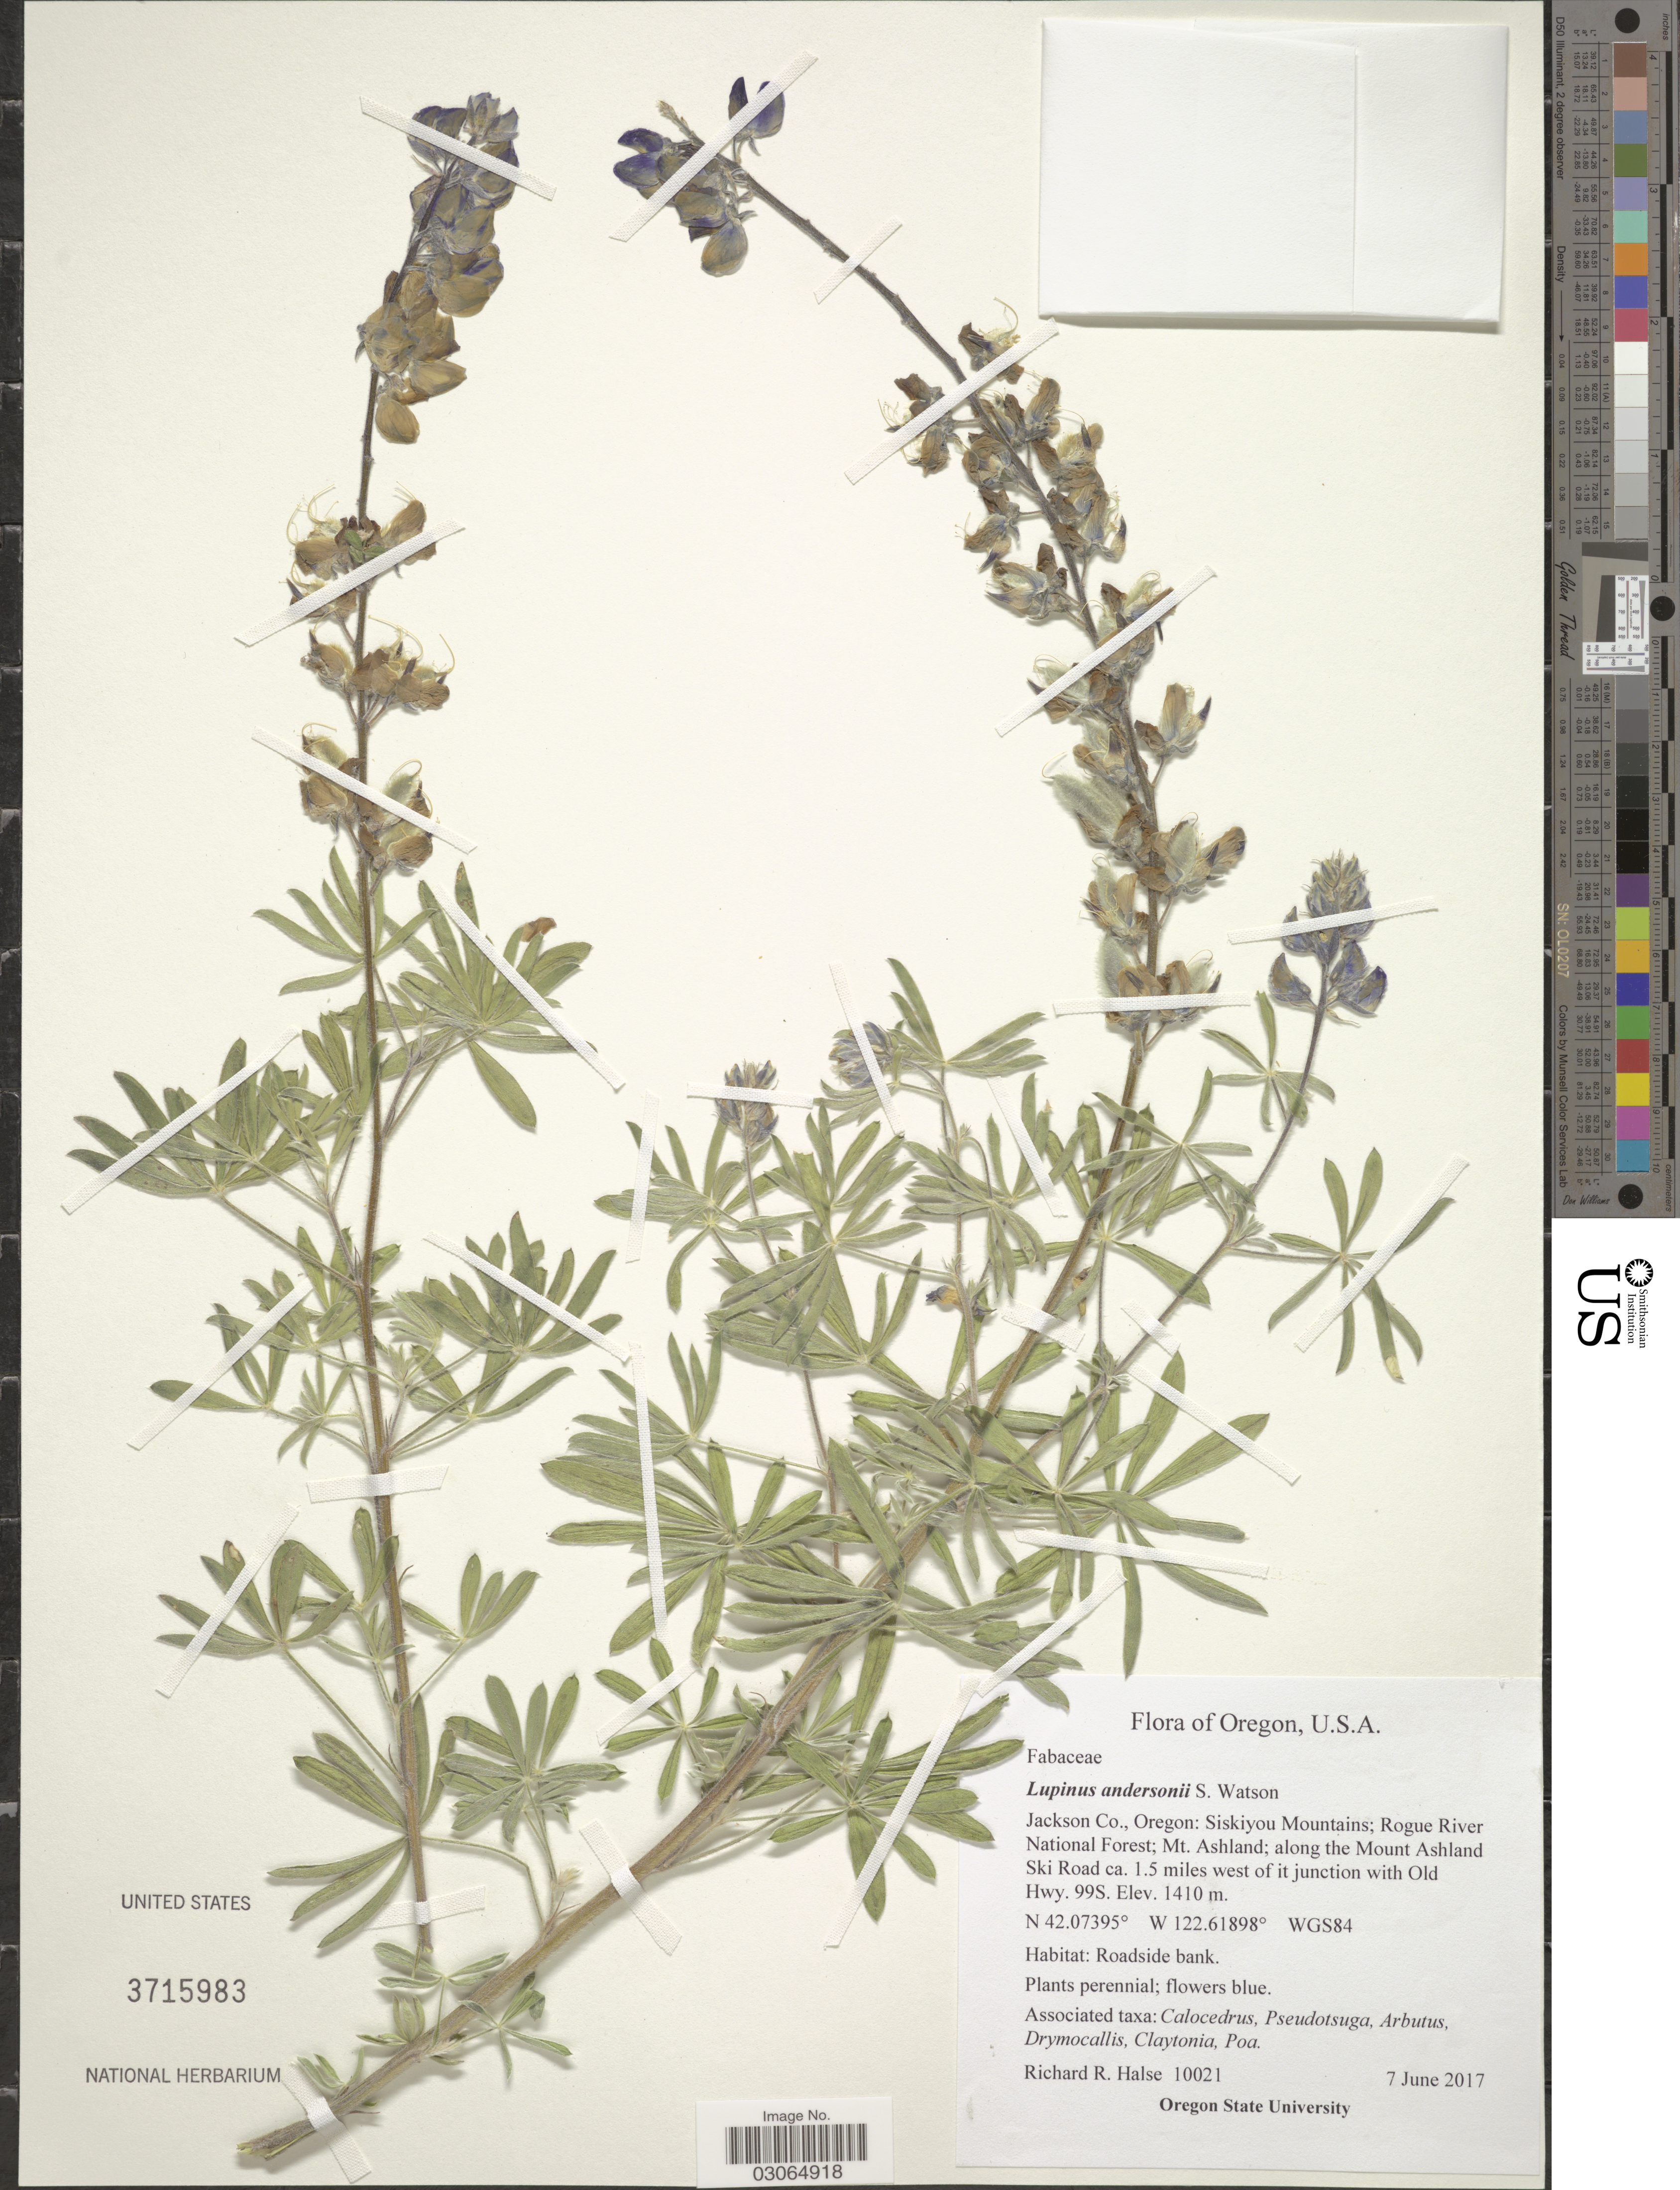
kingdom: Plantae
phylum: Tracheophyta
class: Magnoliopsida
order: Fabales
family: Fabaceae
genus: Lupinus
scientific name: Lupinus andersonii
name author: S. Watson in C. King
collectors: R. Halse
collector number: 10021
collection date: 2017-06-07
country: United States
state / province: Oregon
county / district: Jackson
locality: Jackson Co. Siskiyou Mountains; Rogue River National Forest; Mt. Ashland; along the Mount Ashland Ski Road ca. 1.5 miles west of it junction with Old Hwy. 99S.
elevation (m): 1410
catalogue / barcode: US 3715983